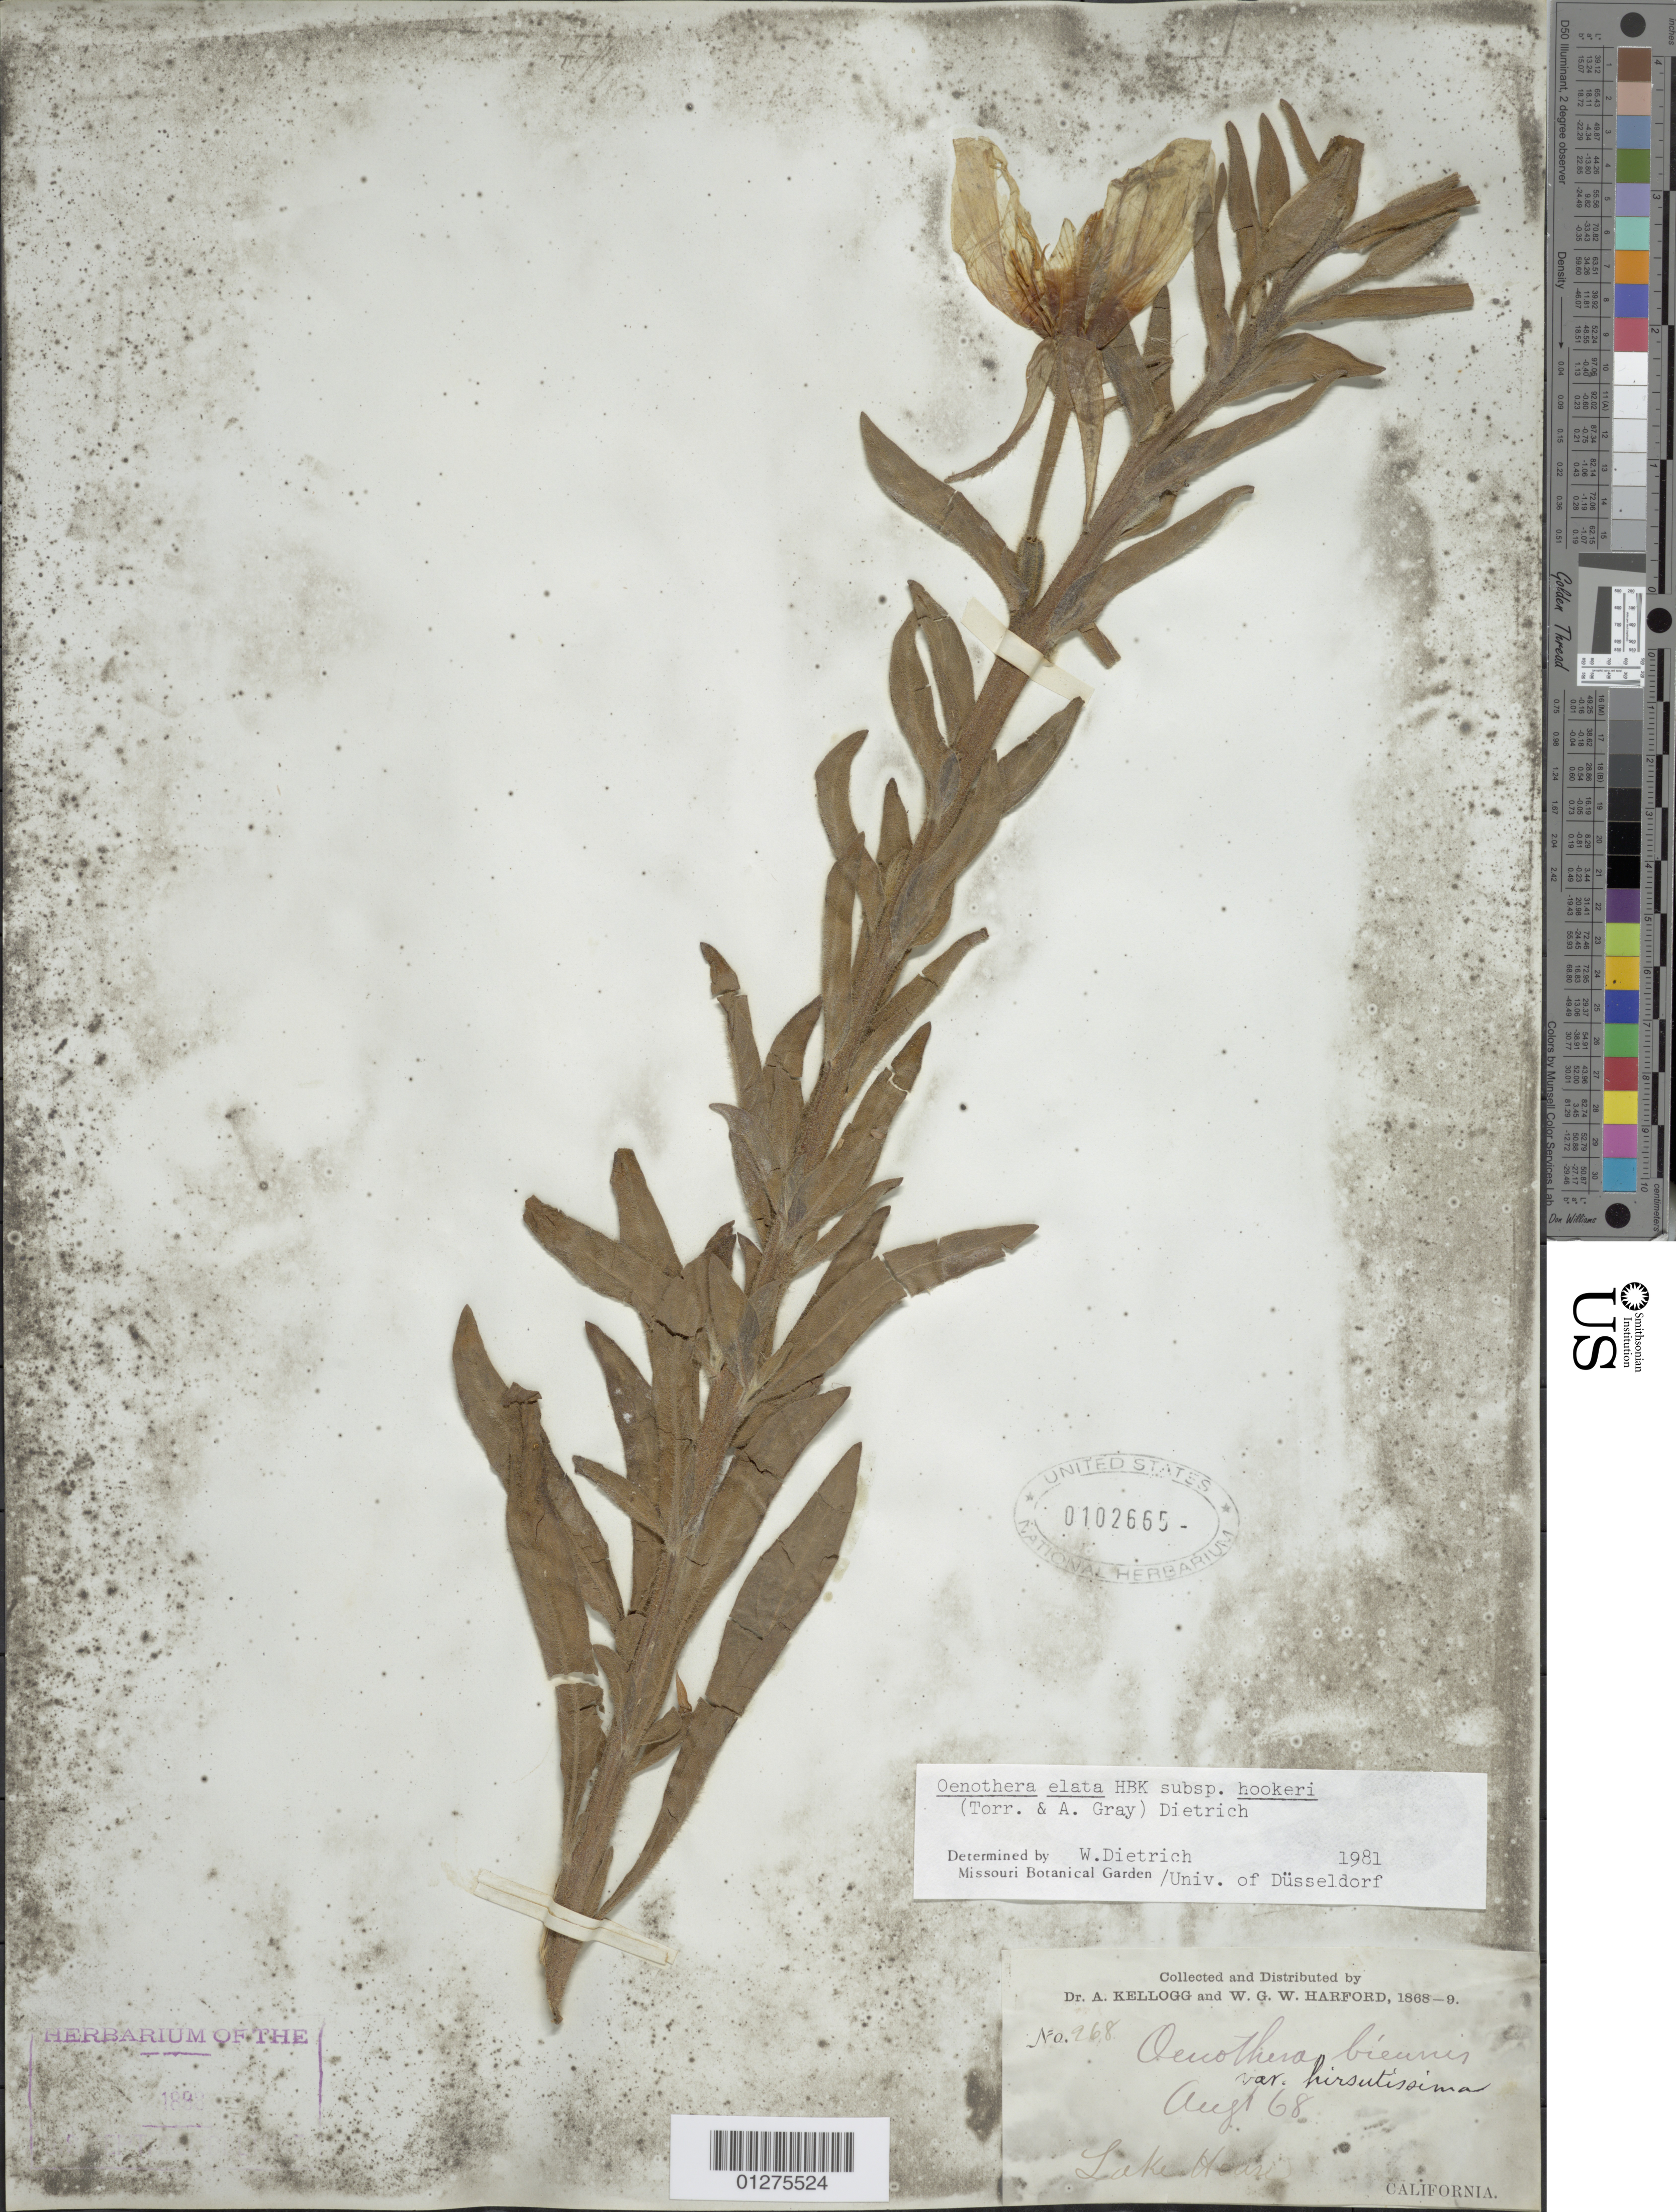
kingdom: Plantae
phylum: Tracheophyta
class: Magnoliopsida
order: Myrtales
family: Onagraceae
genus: Oenothera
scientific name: Oenothera elata subsp. hookeri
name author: (Torr. & A. Gray) W. Dietr. & W.L. Wagner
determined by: Dietrich, W.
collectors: A. Kellogg & W. G. W. Harford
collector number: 268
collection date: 1868-08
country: United States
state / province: California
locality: Lake House.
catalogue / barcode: US 102665